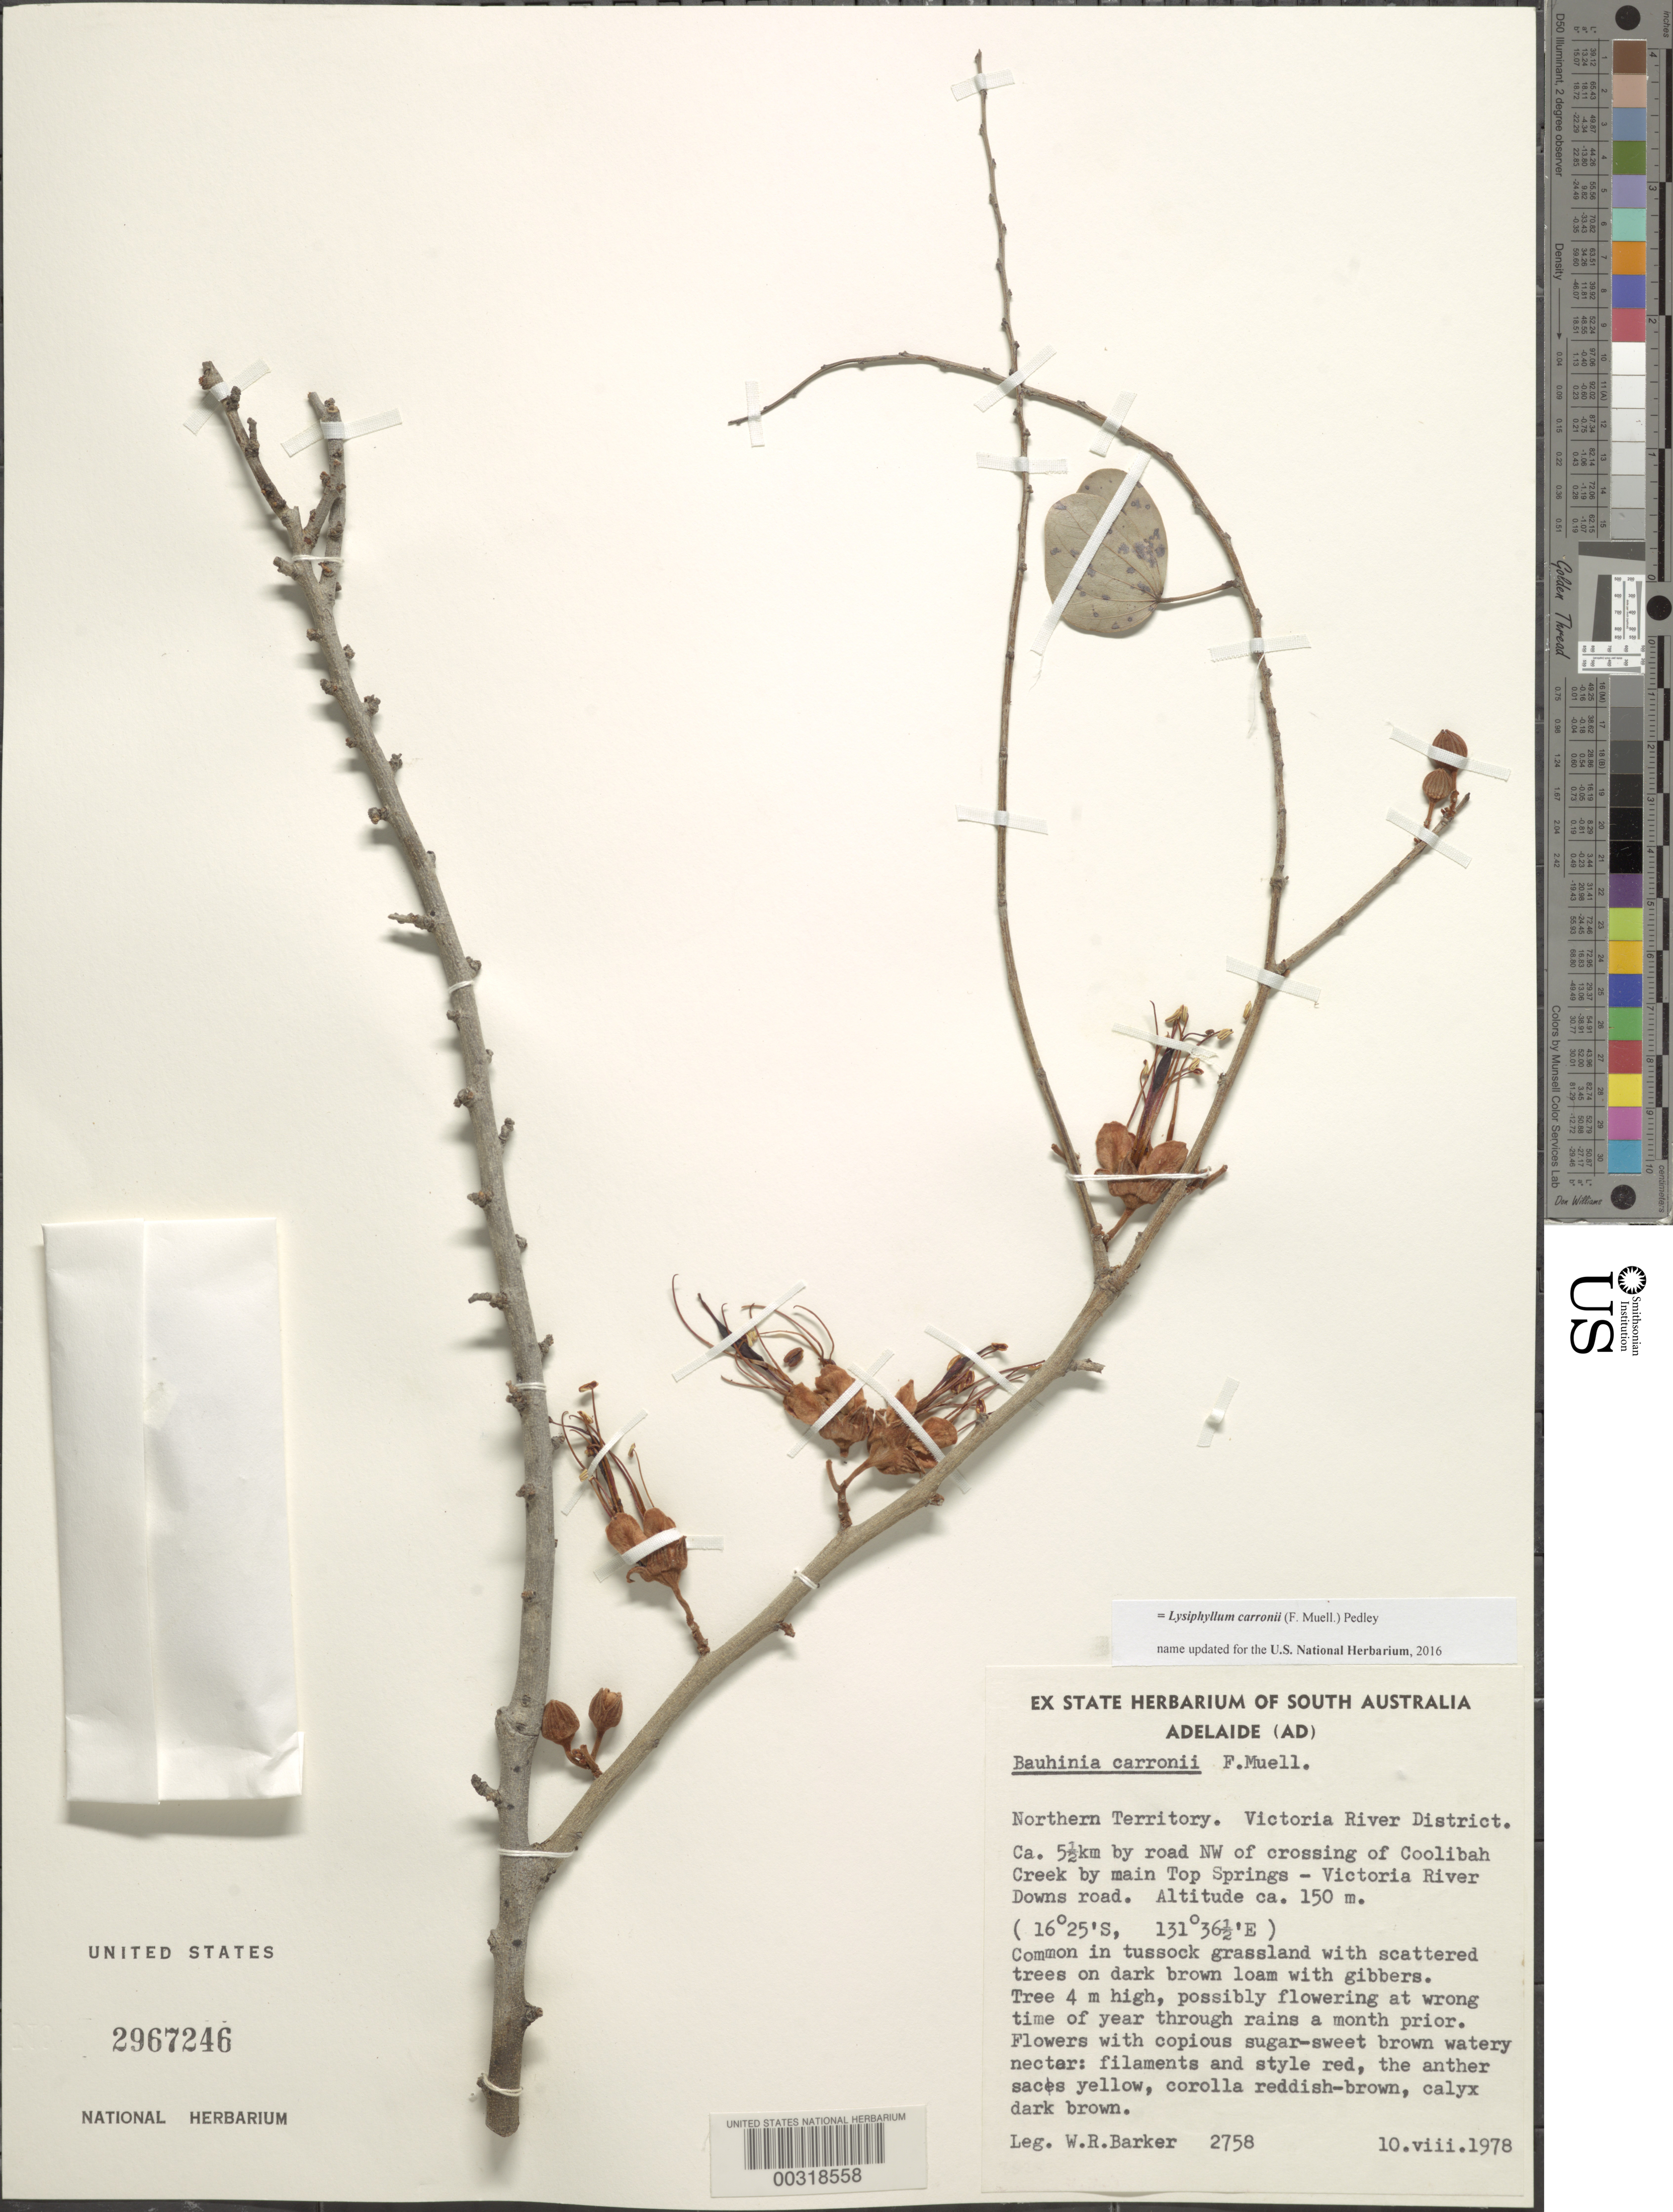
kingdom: Plantae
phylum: Tracheophyta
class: Magnoliopsida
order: Fabales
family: Fabaceae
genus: Tessmannia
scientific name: Tessmannia dewildemaniana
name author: Harms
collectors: W. R. Barker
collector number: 2758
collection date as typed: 10 Aug 1978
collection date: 1978-08-10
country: Australia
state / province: Northern Territory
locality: Victoria river dist. (?), ca. 5.5 km by road nw of crossing of coolibah creek by main top springs - victoria downs road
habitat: Grassland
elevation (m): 150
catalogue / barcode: US 2967246